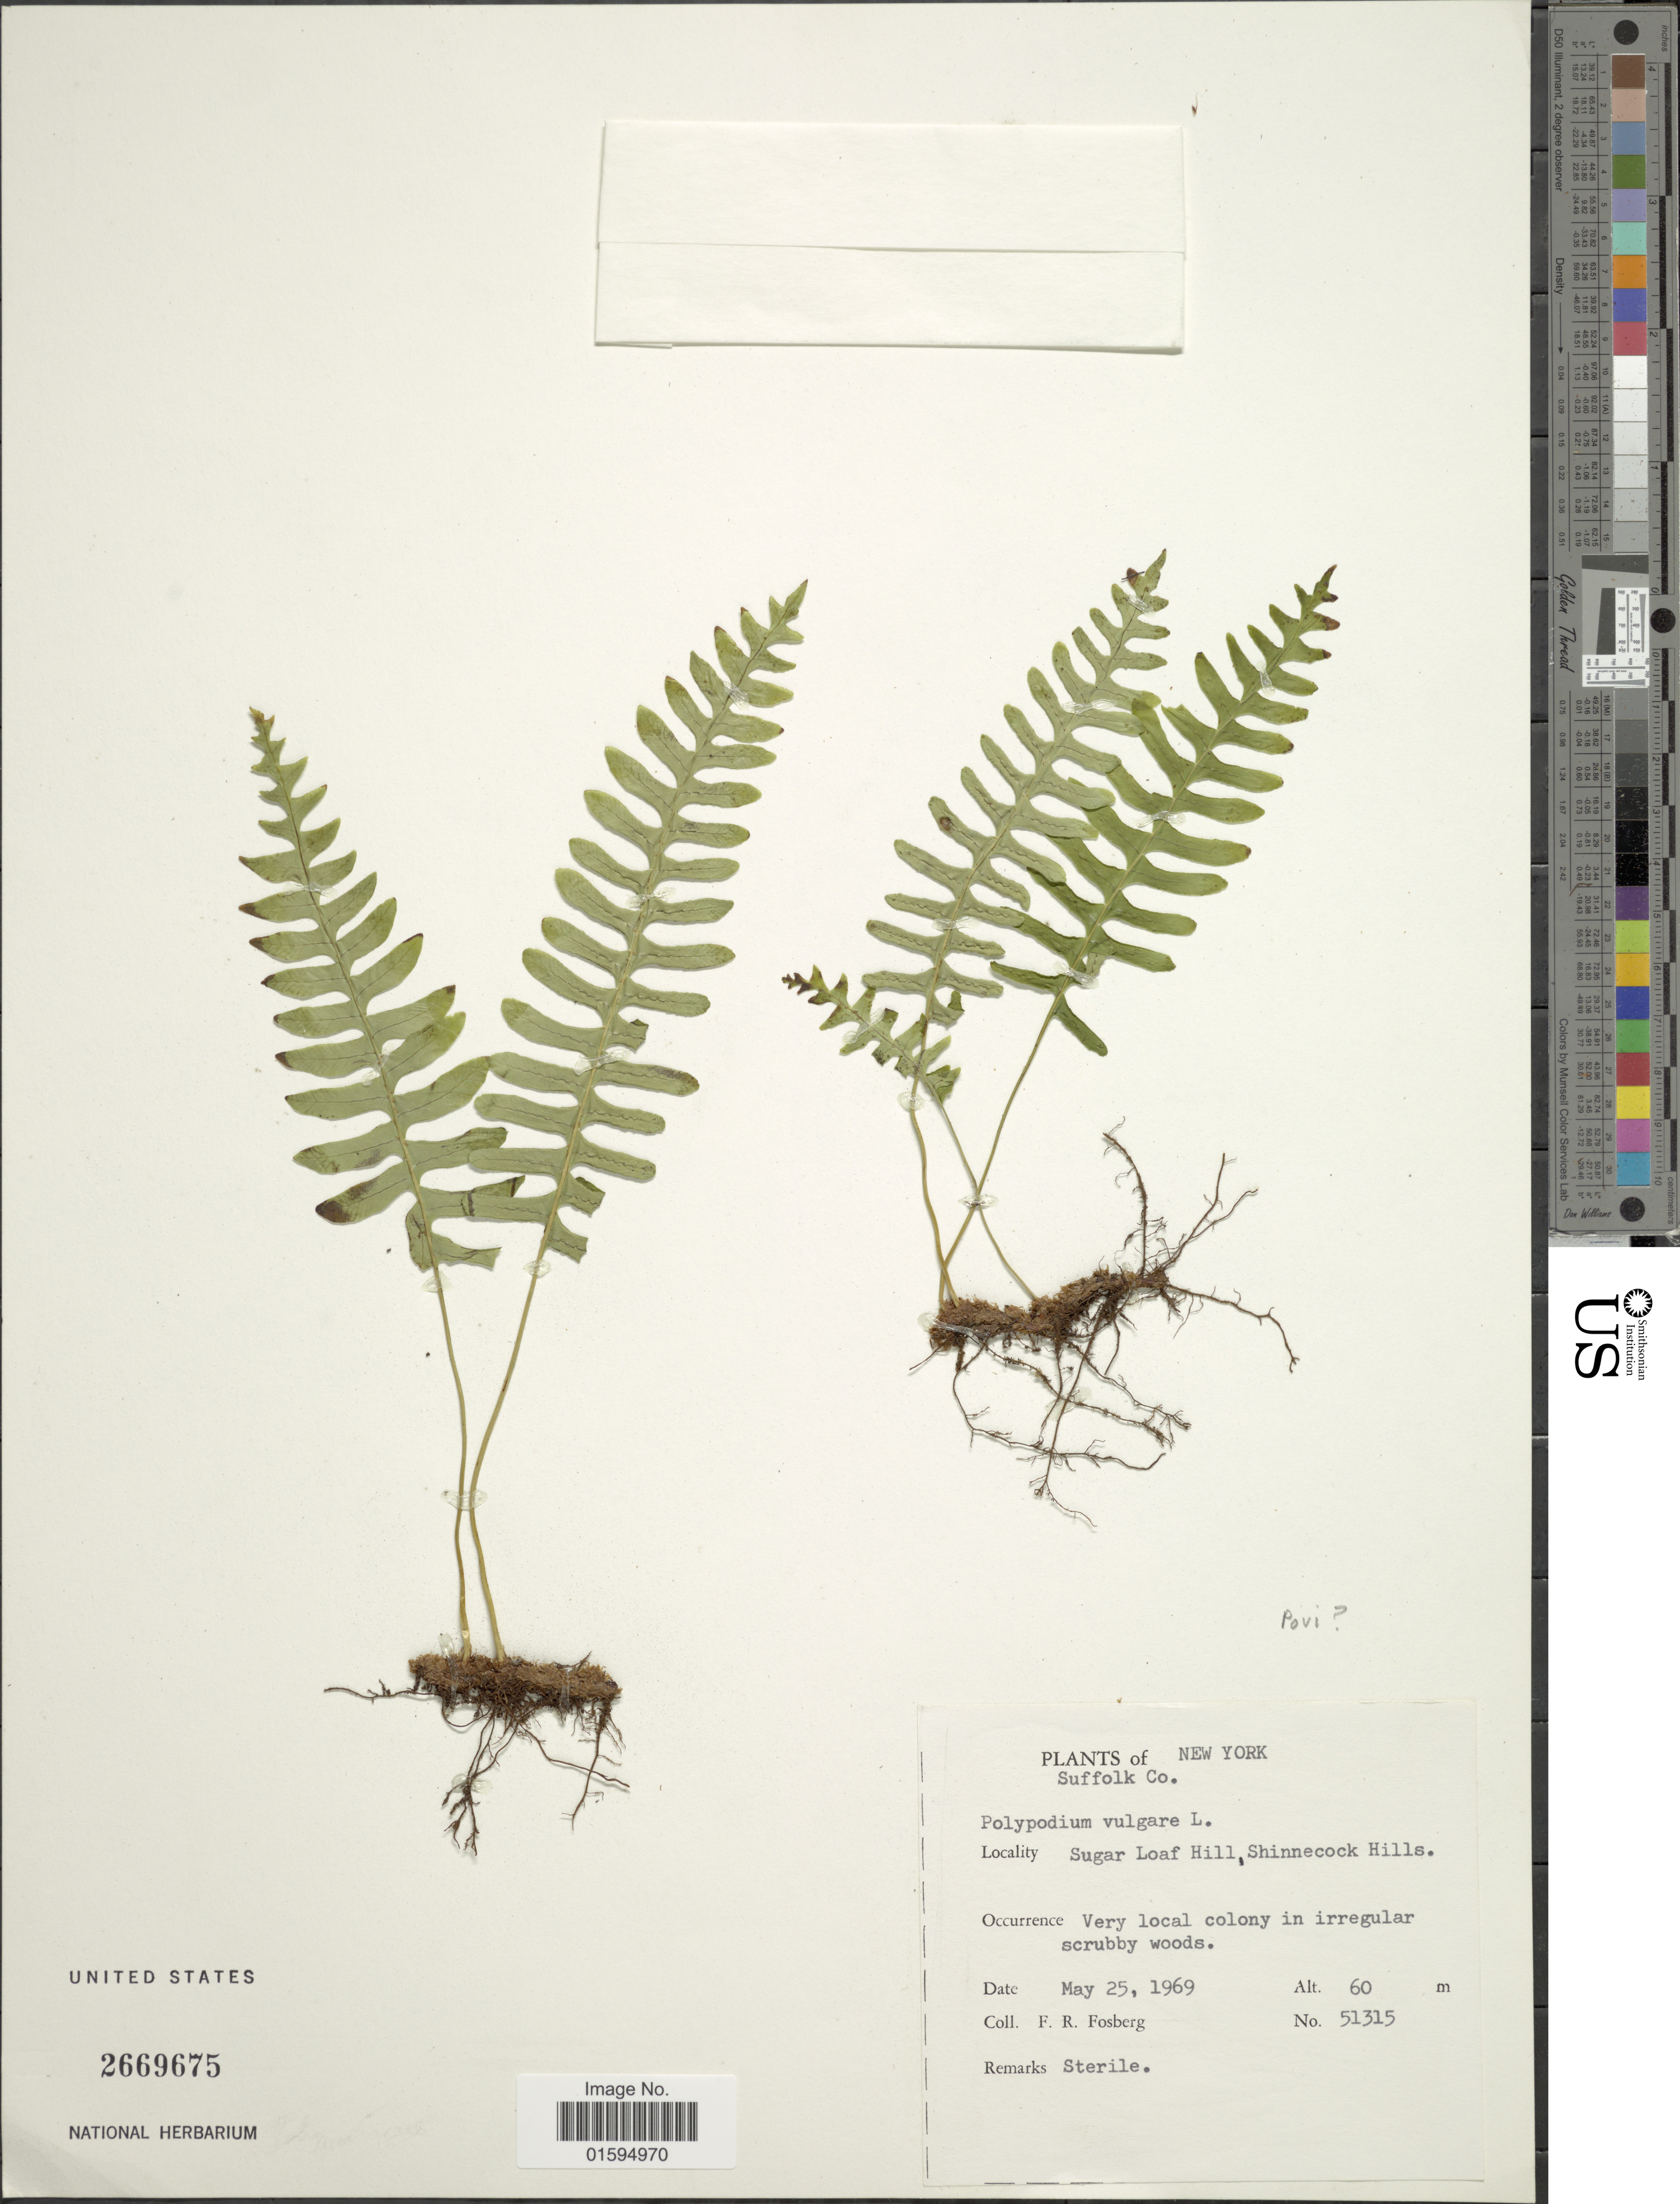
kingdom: Plantae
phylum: Tracheophyta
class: Polypodiopsida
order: Polypodiales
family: Polypodiaceae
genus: Polypodium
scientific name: Polypodium virginianum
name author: L.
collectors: F. R. Fosberg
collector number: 51315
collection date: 1969-05-25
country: United States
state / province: New York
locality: Suffolk Co. Sugar Loaf Hill Shinnecock Hills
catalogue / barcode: US 2669675